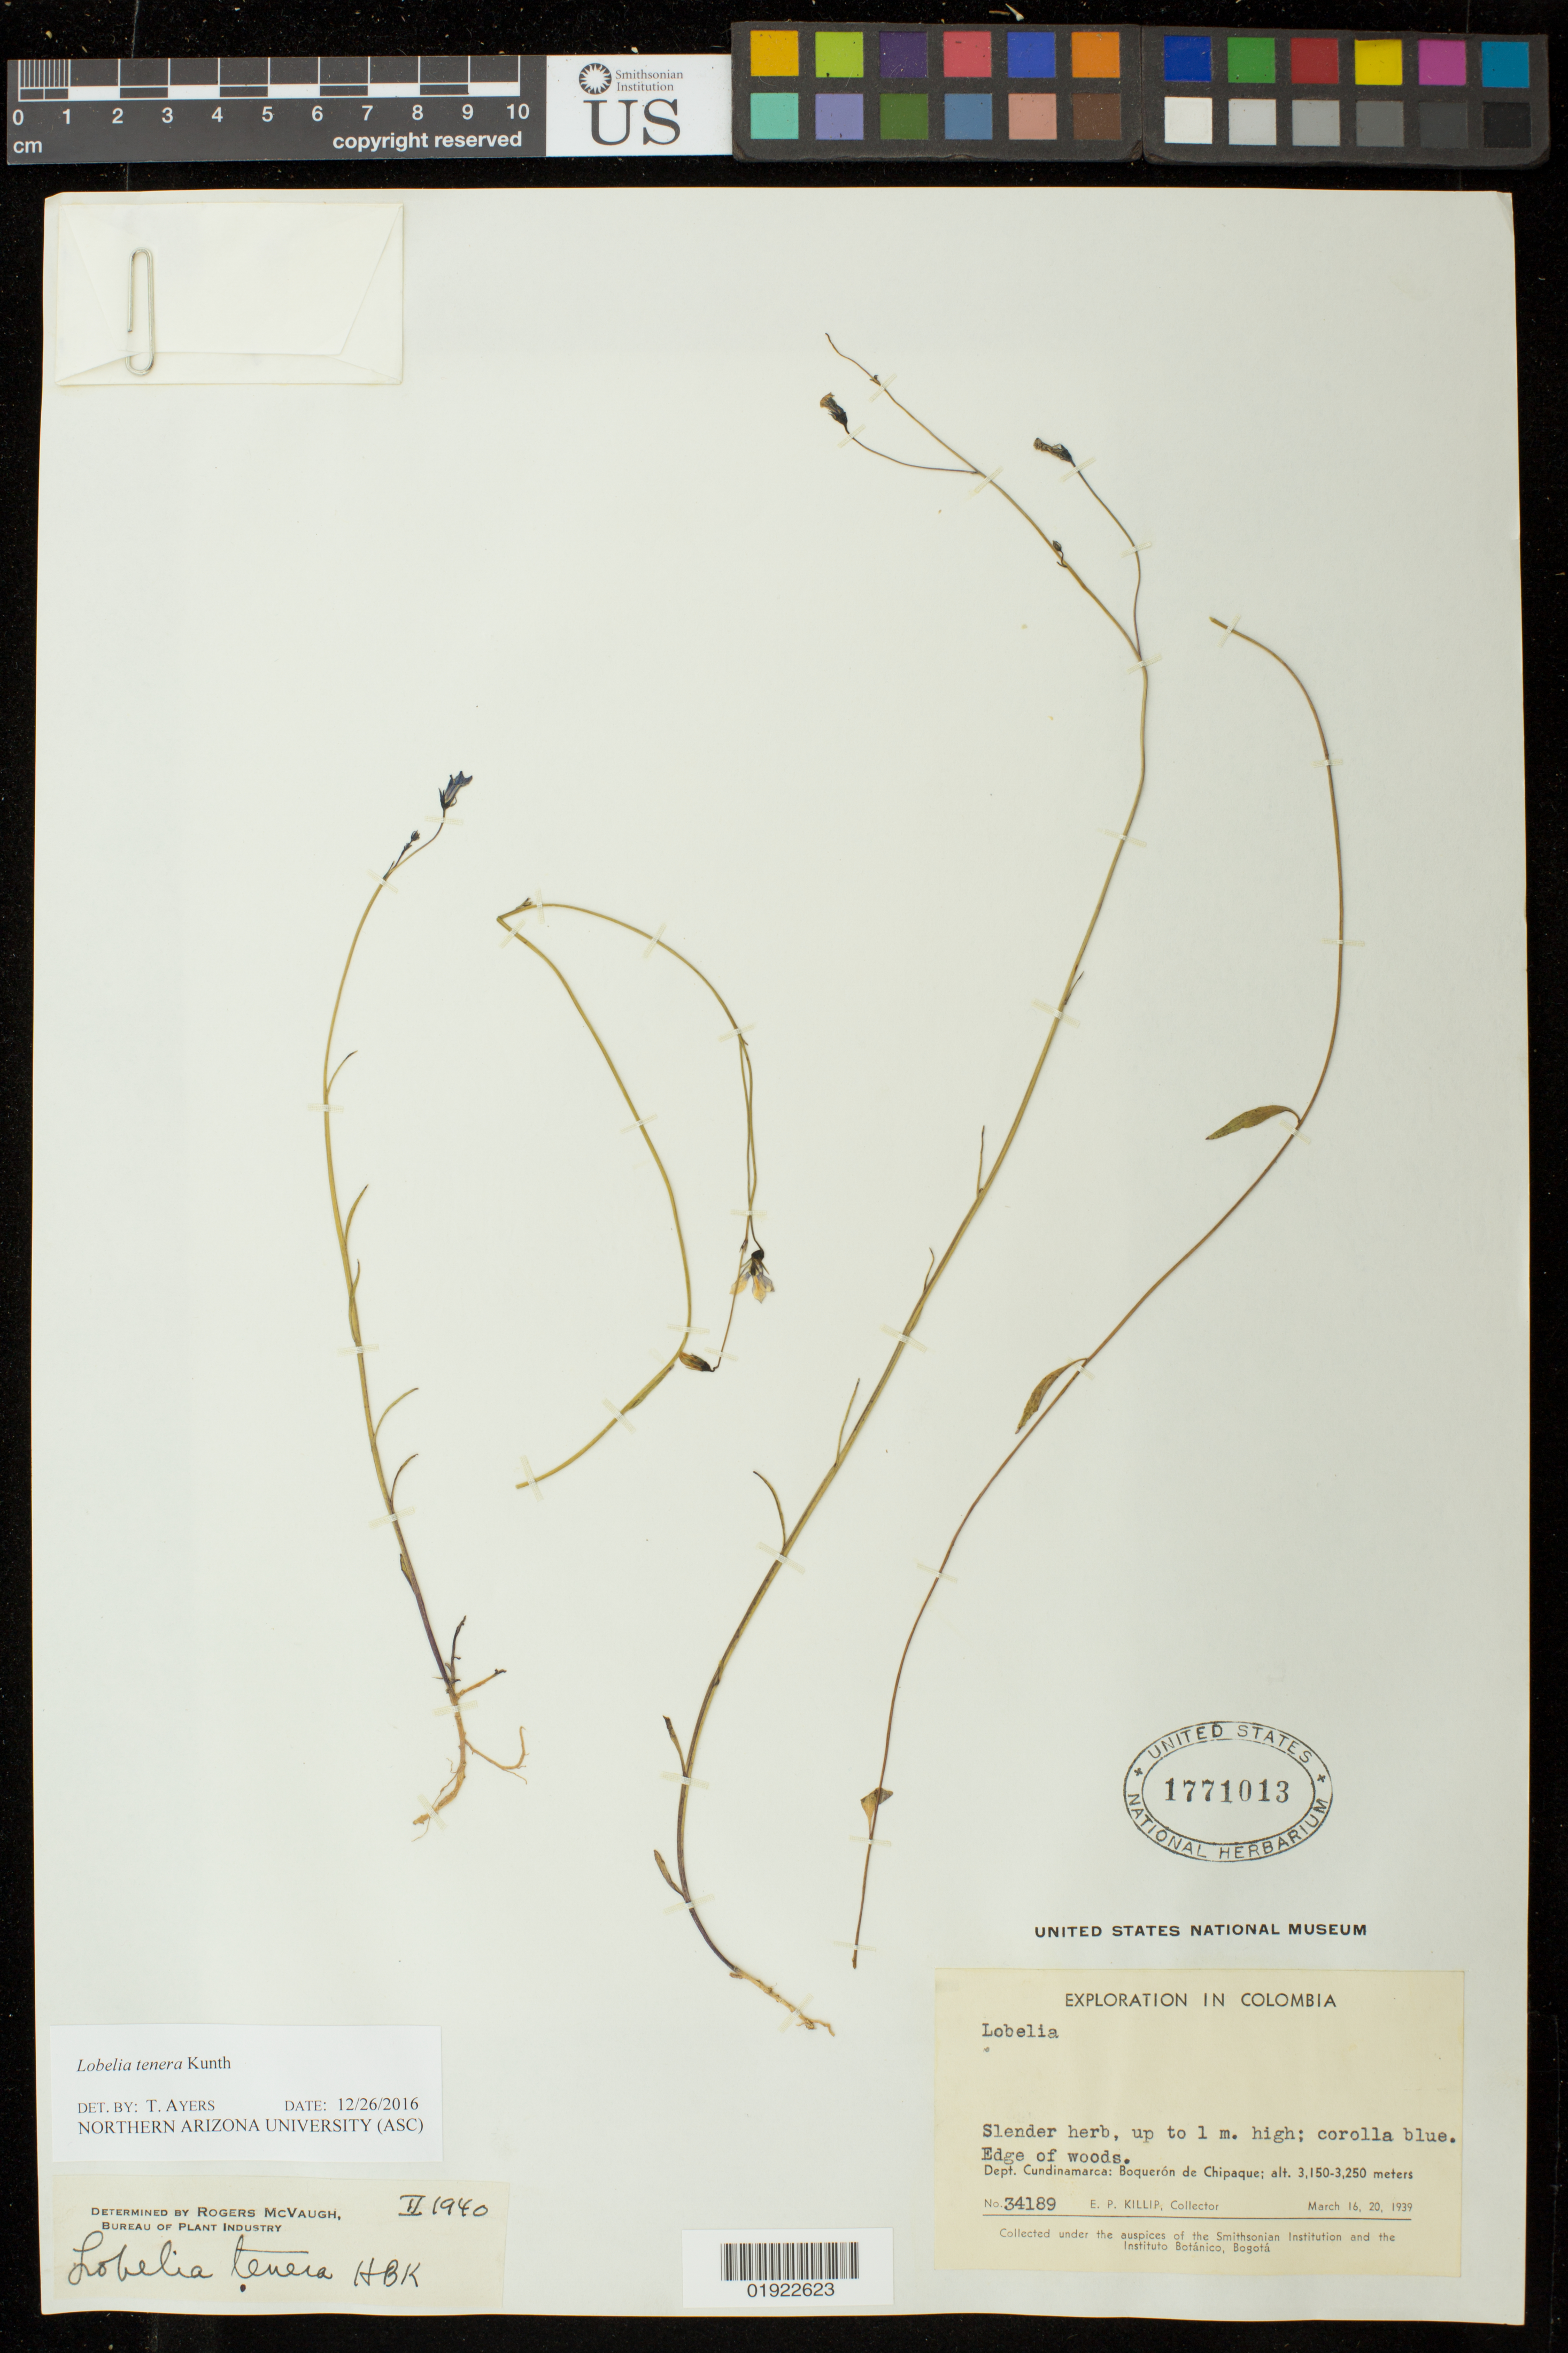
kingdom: Plantae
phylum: Tracheophyta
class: Magnoliopsida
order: Asterales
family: Campanulaceae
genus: Lobelia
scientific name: Lobelia tenera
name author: Kunth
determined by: Ayers, Tina J.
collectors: E. P. Killip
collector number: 34189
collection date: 1939-03-16/1939-03-20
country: Colombia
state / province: Cundinamarca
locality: Boqueron de Chipaque.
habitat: Edge of woods.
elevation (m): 3150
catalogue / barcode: US 1771013